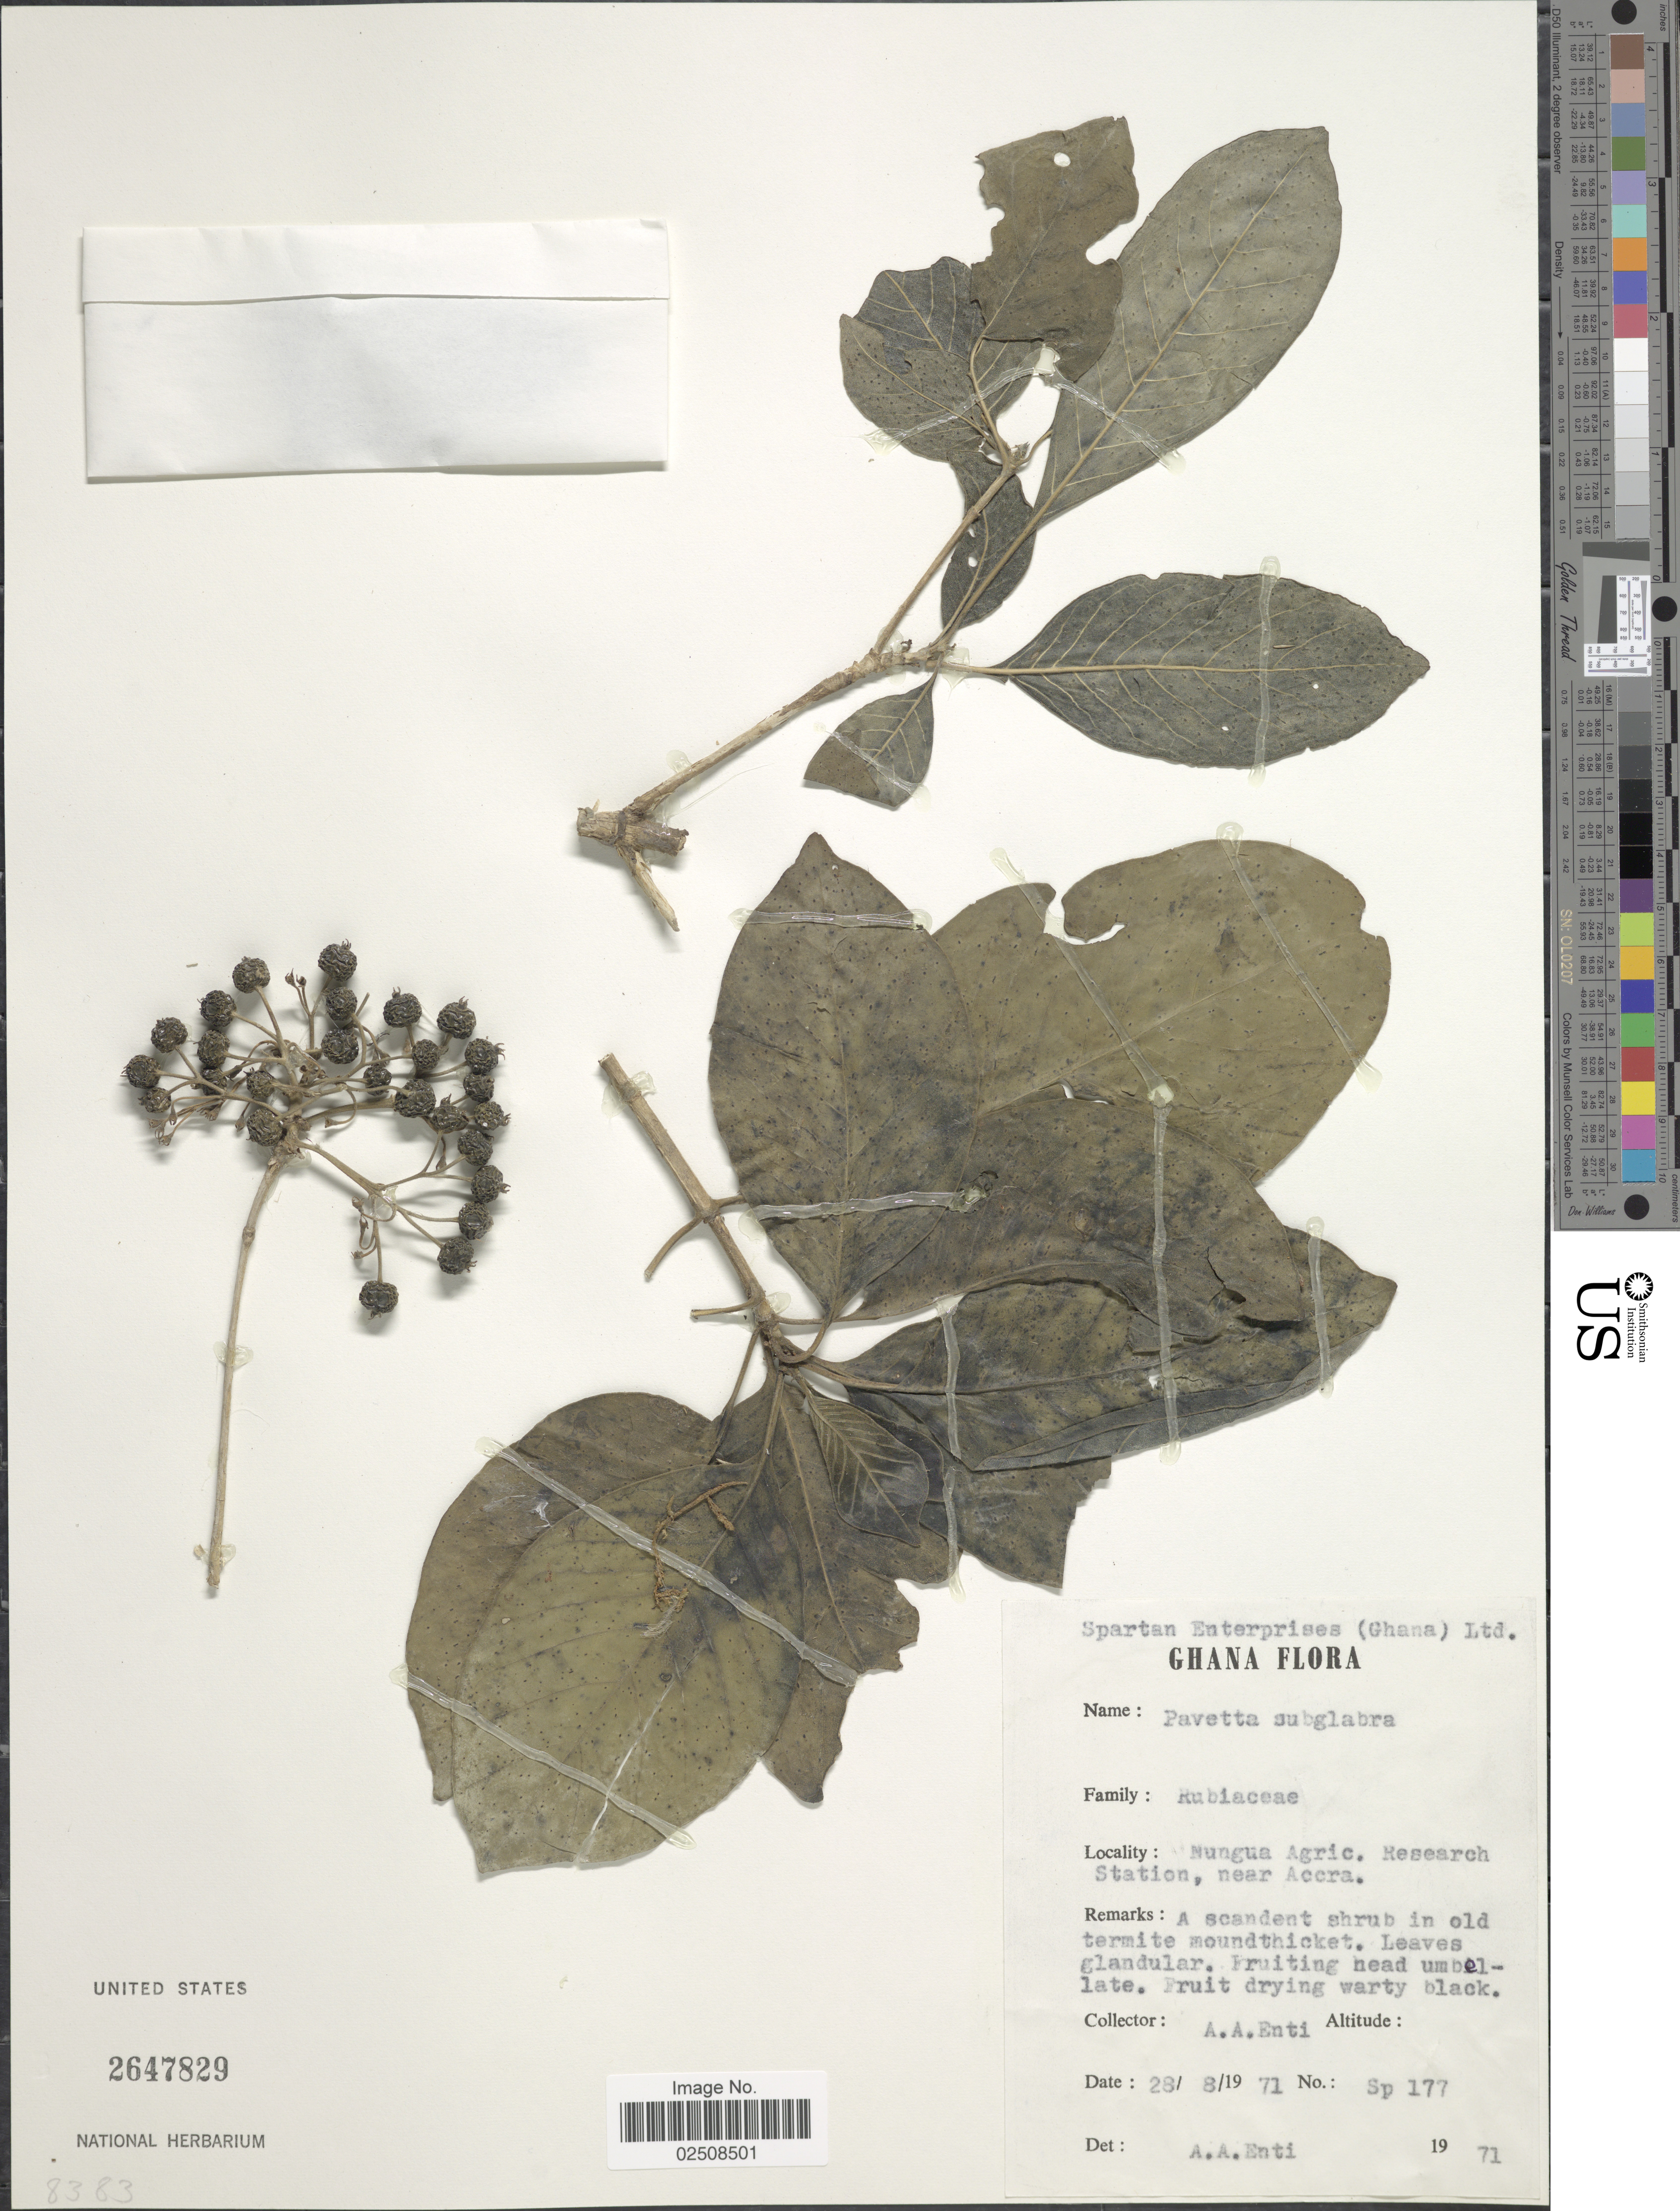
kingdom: Plantae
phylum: Tracheophyta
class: Magnoliopsida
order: Gentianales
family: Rubiaceae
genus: Pavetta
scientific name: Pavetta subglabra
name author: Schumach.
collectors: A. Enti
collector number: Sp177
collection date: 1971-08-28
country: Ghana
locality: Nungua Agric. Research Station, near Accra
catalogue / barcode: US 2647829